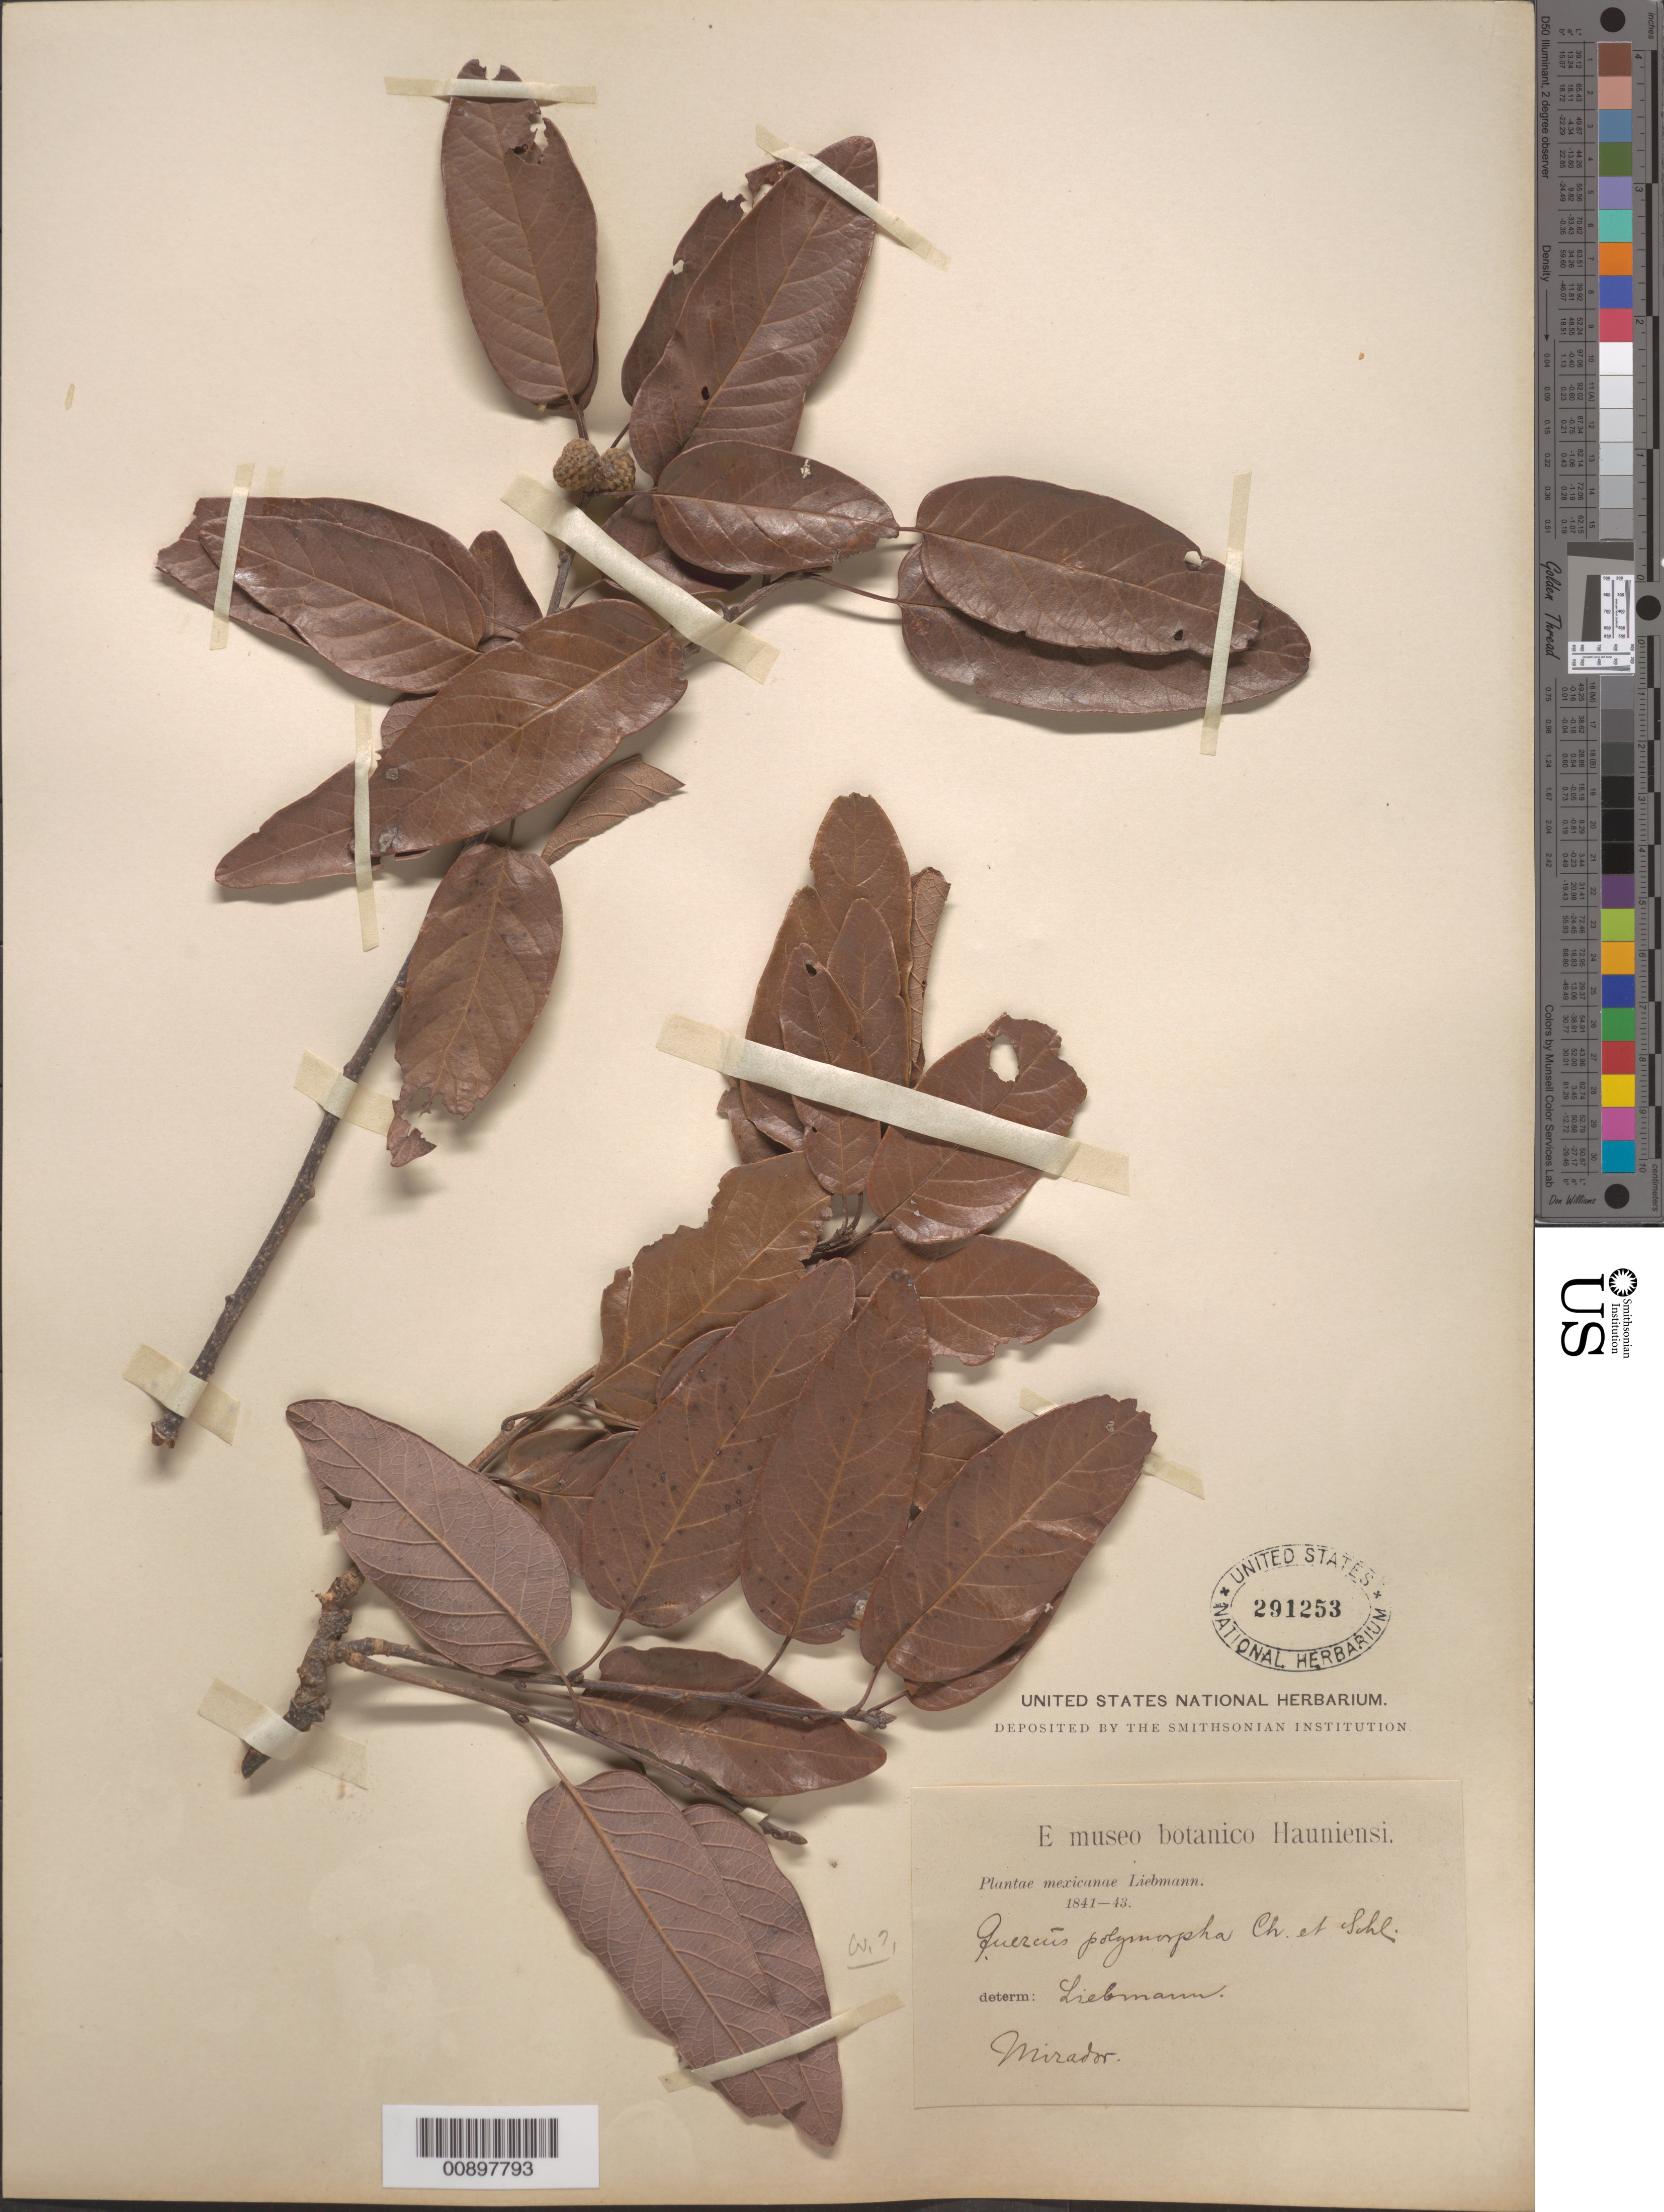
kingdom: Plantae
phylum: Tracheophyta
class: Magnoliopsida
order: Fagales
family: Fagaceae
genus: Quercus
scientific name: Quercus polymorpha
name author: Schltdl. & Cham.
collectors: F. M. Liebmann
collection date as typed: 1841 to -- --- 1843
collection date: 1841/1843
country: Mexico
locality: Mirador.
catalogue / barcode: US 291253